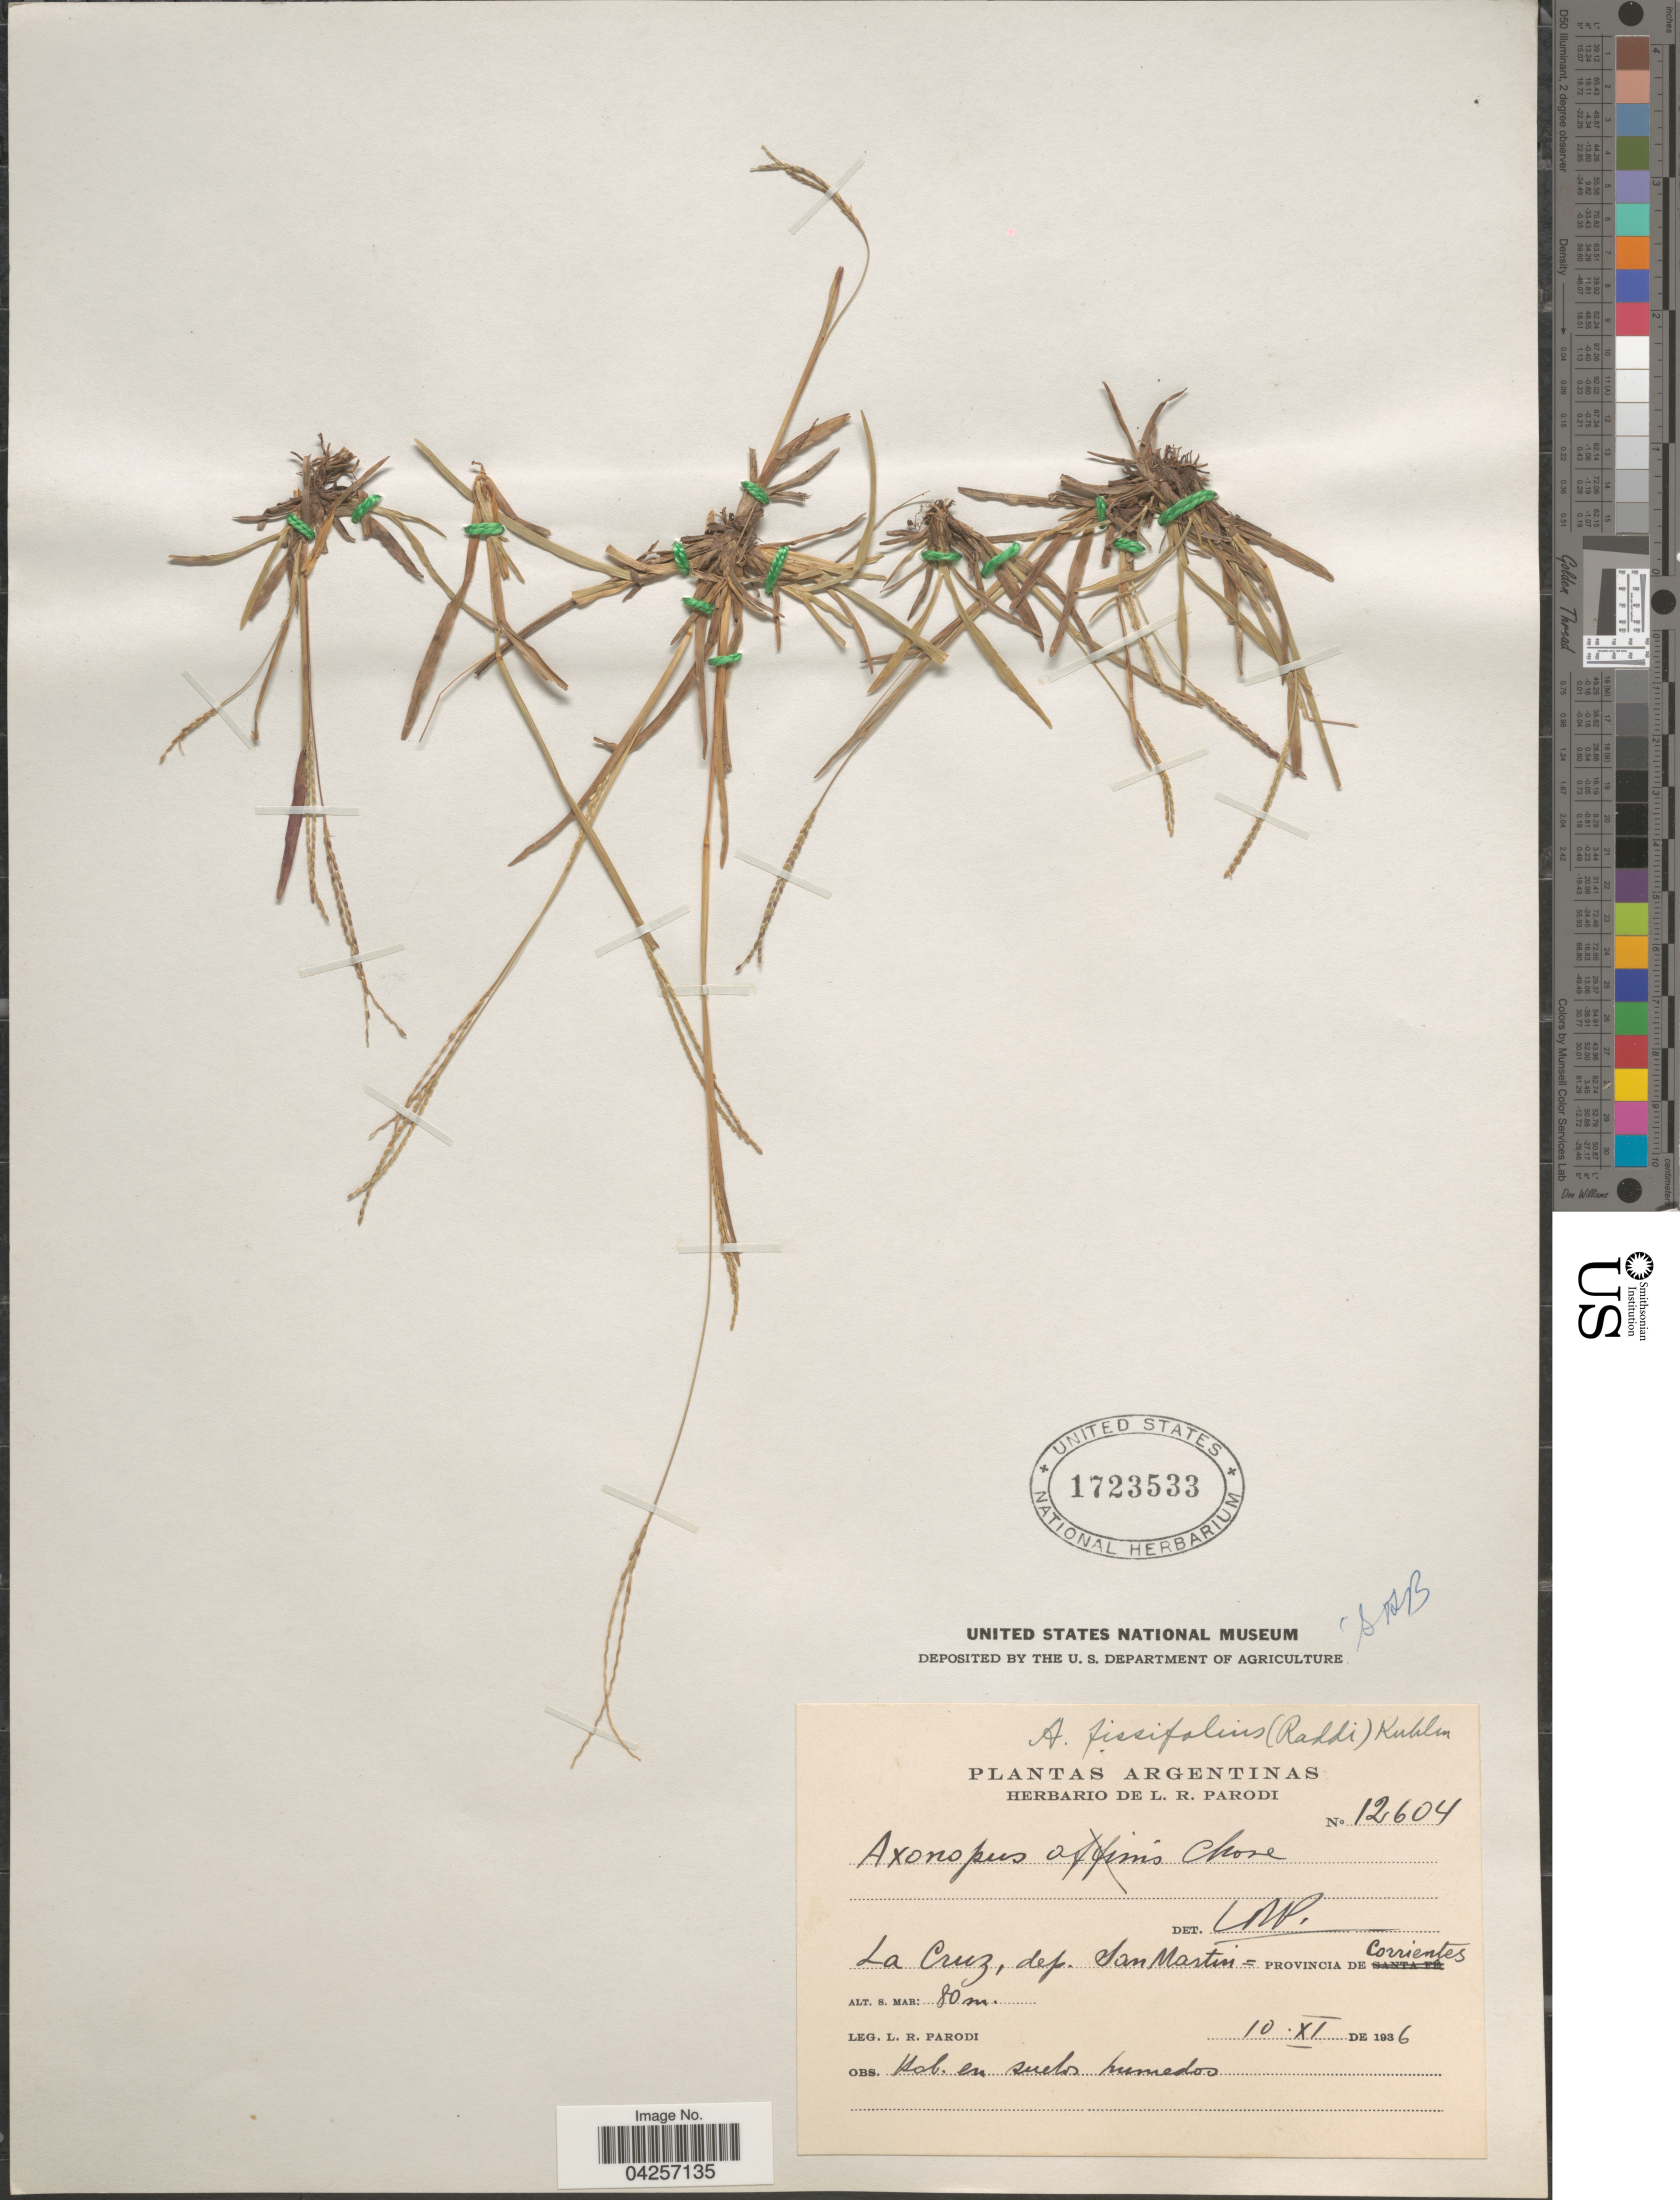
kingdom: Plantae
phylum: Tracheophyta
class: Liliopsida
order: Poales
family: Poaceae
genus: Axonopus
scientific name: Axonopus fissifolius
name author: (Raddi) Kuhlm.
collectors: L. R. Parodi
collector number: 12604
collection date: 1936-11-10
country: Argentina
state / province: Corrientes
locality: La Cruz, dep. San Martin. Provincia de Corrientes.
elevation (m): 80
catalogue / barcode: US 1723533